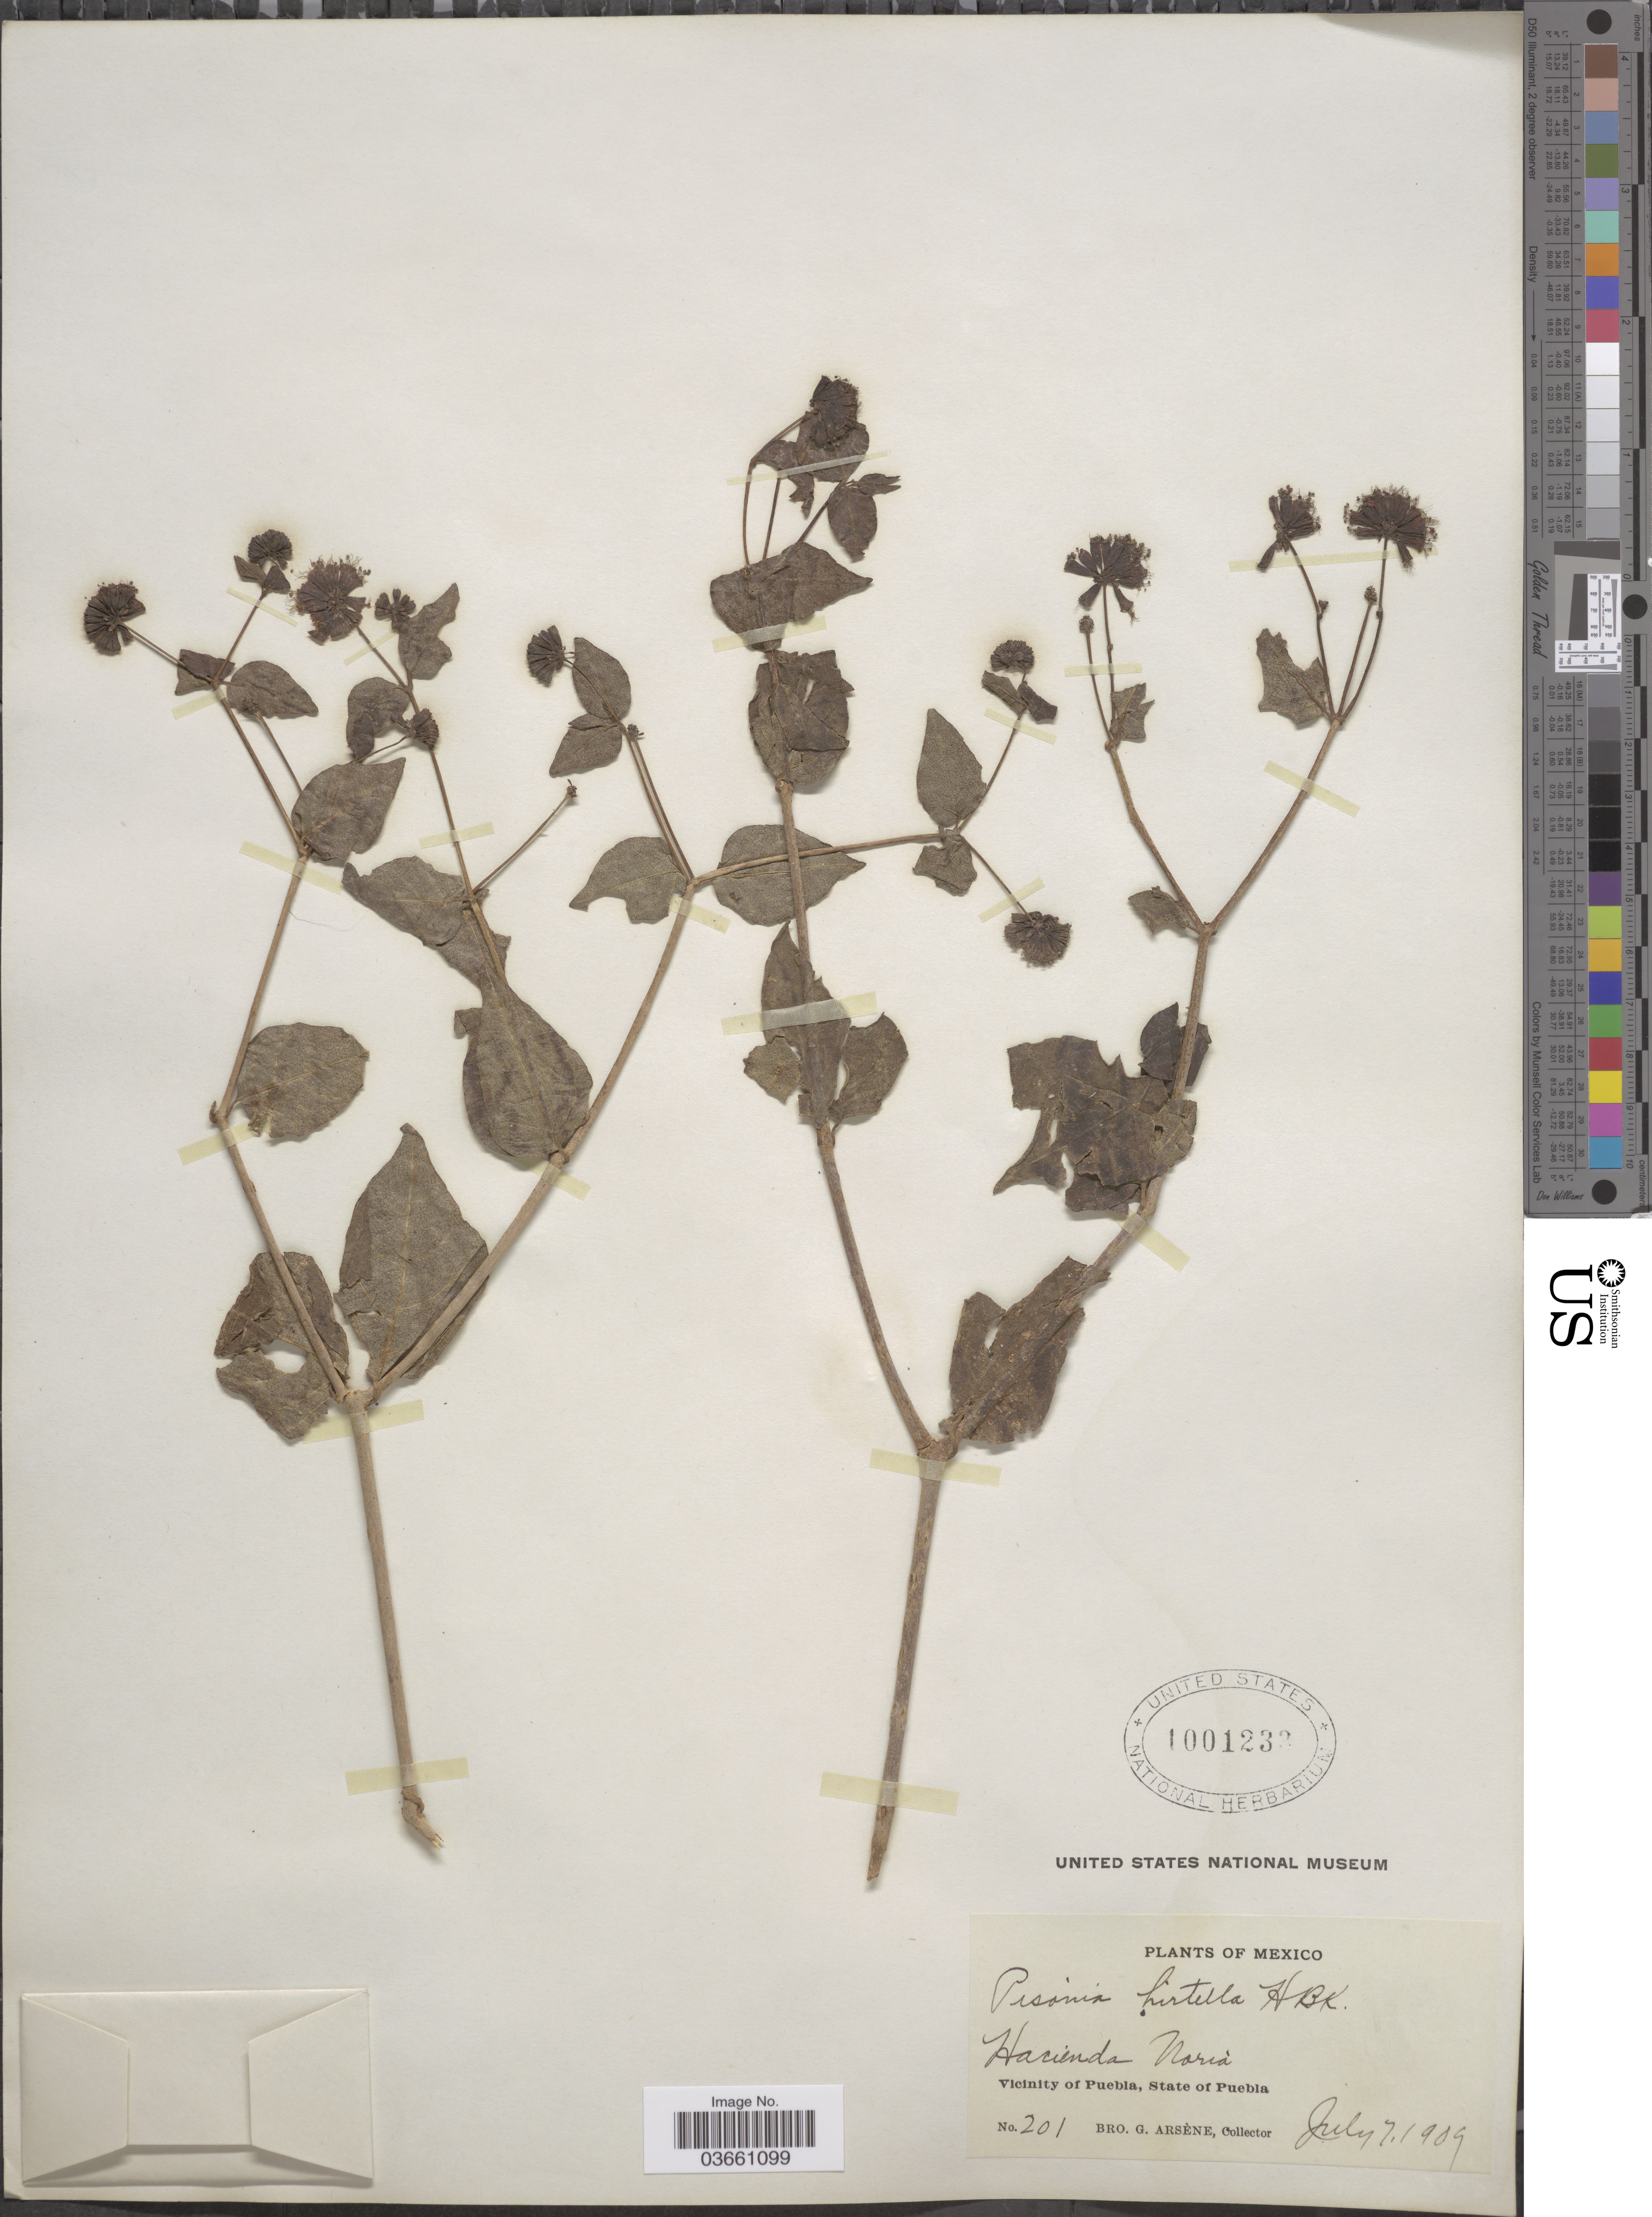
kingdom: Plantae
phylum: Tracheophyta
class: Magnoliopsida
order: Caryophyllales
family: Nyctaginaceae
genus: Pisoniella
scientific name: Pisoniella arborescens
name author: (Lag. & Rodr.) Standl.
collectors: Bro. G. Arsène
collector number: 201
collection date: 1909-07-07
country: Mexico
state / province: Puebla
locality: Hacienda Noria. Vicinity of Puebla.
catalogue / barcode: US 1001233